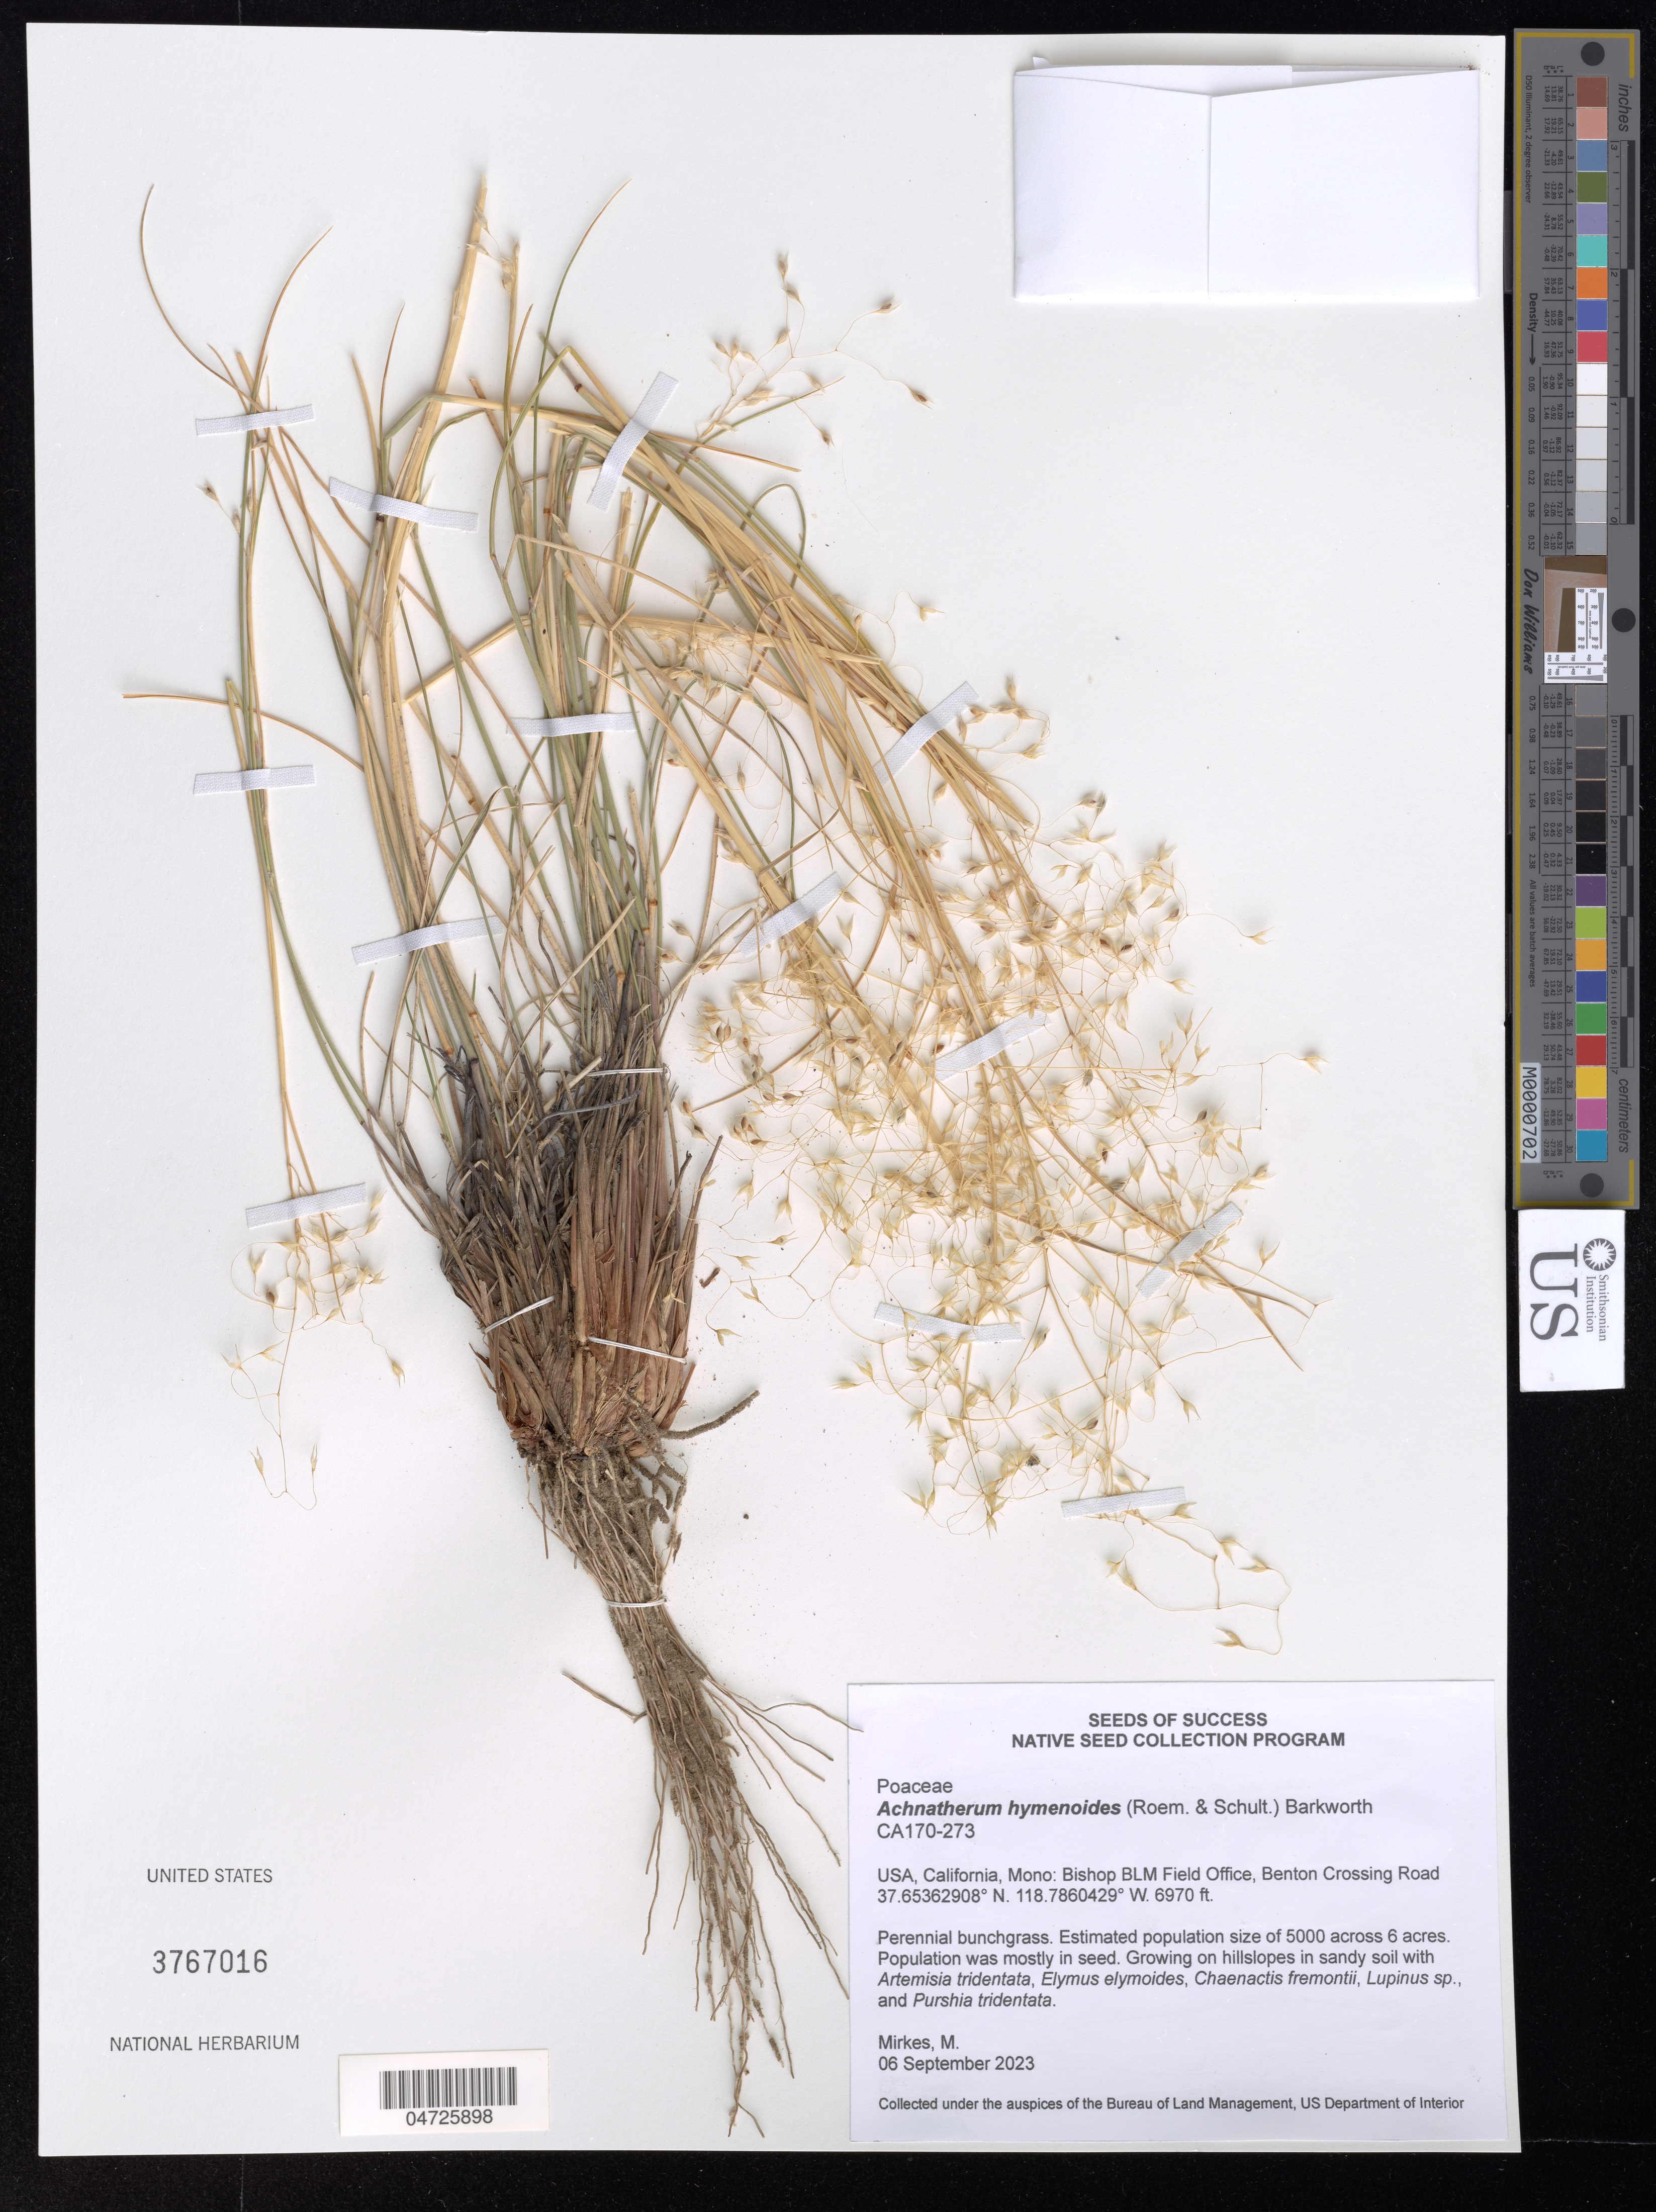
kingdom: Plantae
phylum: Tracheophyta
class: Liliopsida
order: Poales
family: Poaceae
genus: Achnatherum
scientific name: Achnatherum hymenoides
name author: (Roem. & Schult.) Barkworth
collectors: M. Mirkes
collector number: CA170-273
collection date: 2023-09-06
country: United States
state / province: California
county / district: Mono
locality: Mono: Bishop BLM Field Office, Benton Crossing Road.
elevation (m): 2124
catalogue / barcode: US 3767016